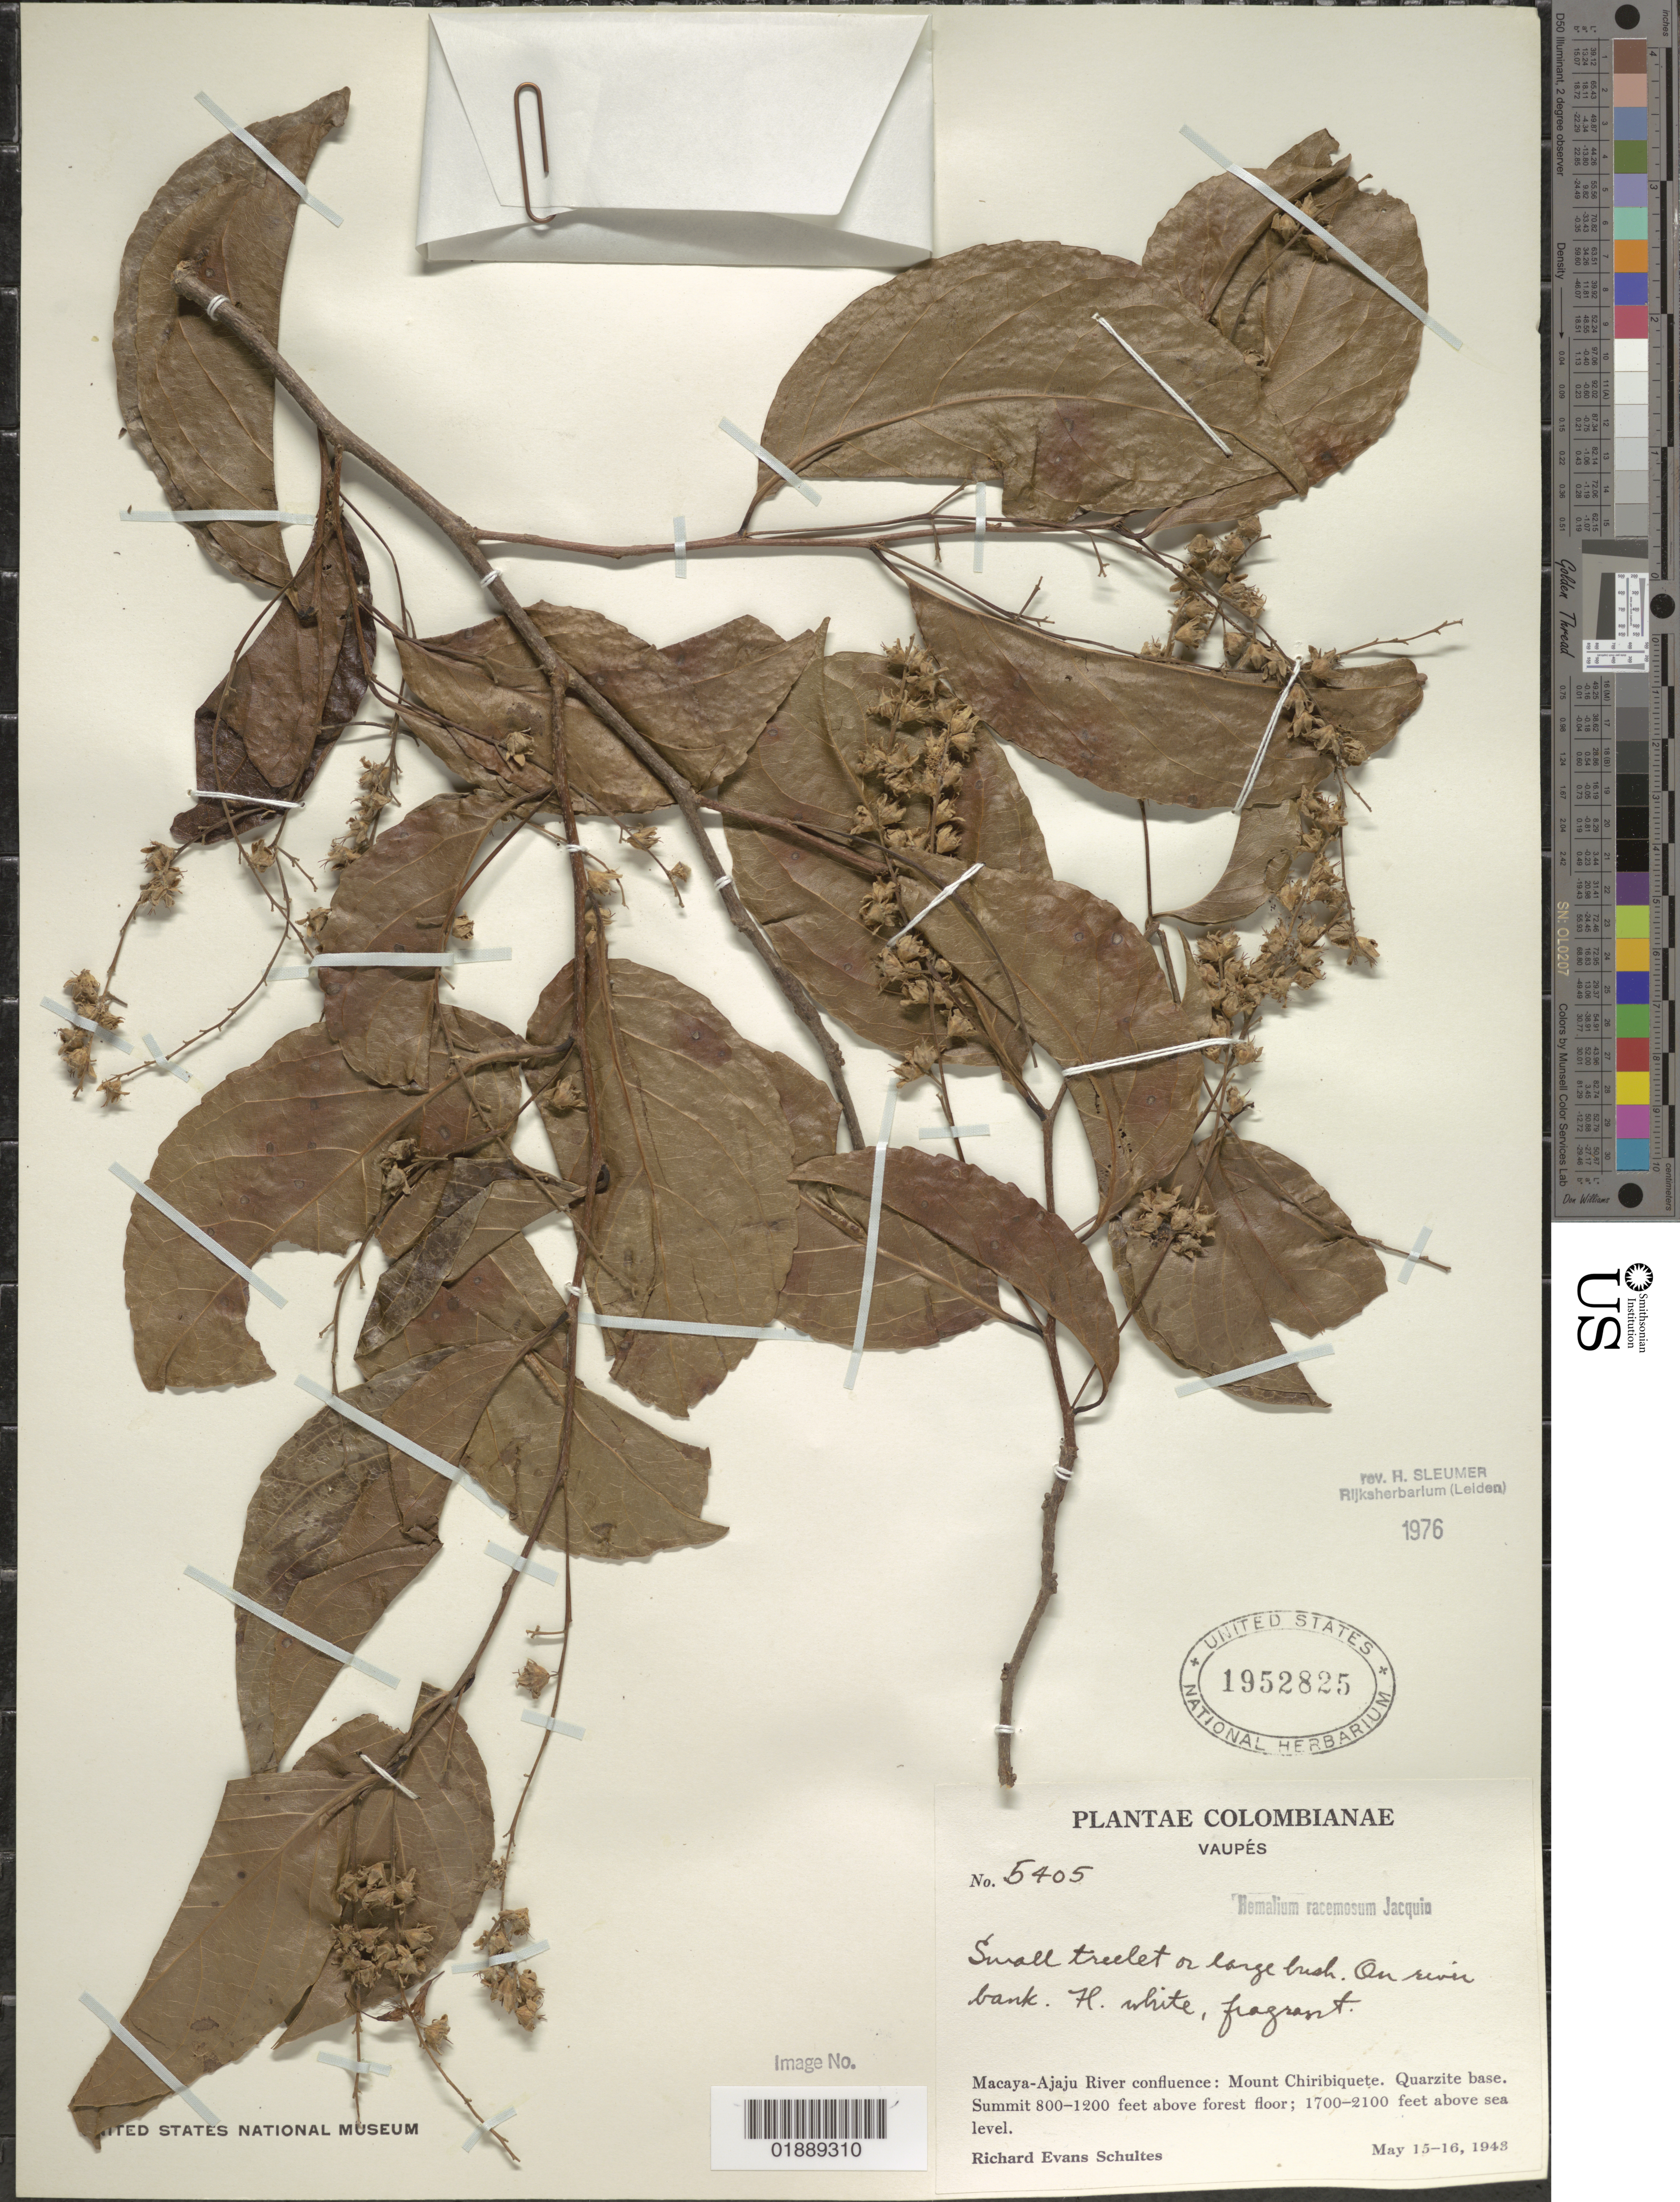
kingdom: Plantae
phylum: Tracheophyta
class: Magnoliopsida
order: Malpighiales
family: Salicaceae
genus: Homalium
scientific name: Homalium racemosum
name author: Jacq.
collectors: R. E. Schultes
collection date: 1943-05-15/1943-05-16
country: Colombia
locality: Vaupés. Macaya-ajaju River confluence; Mount Chribiquete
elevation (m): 244